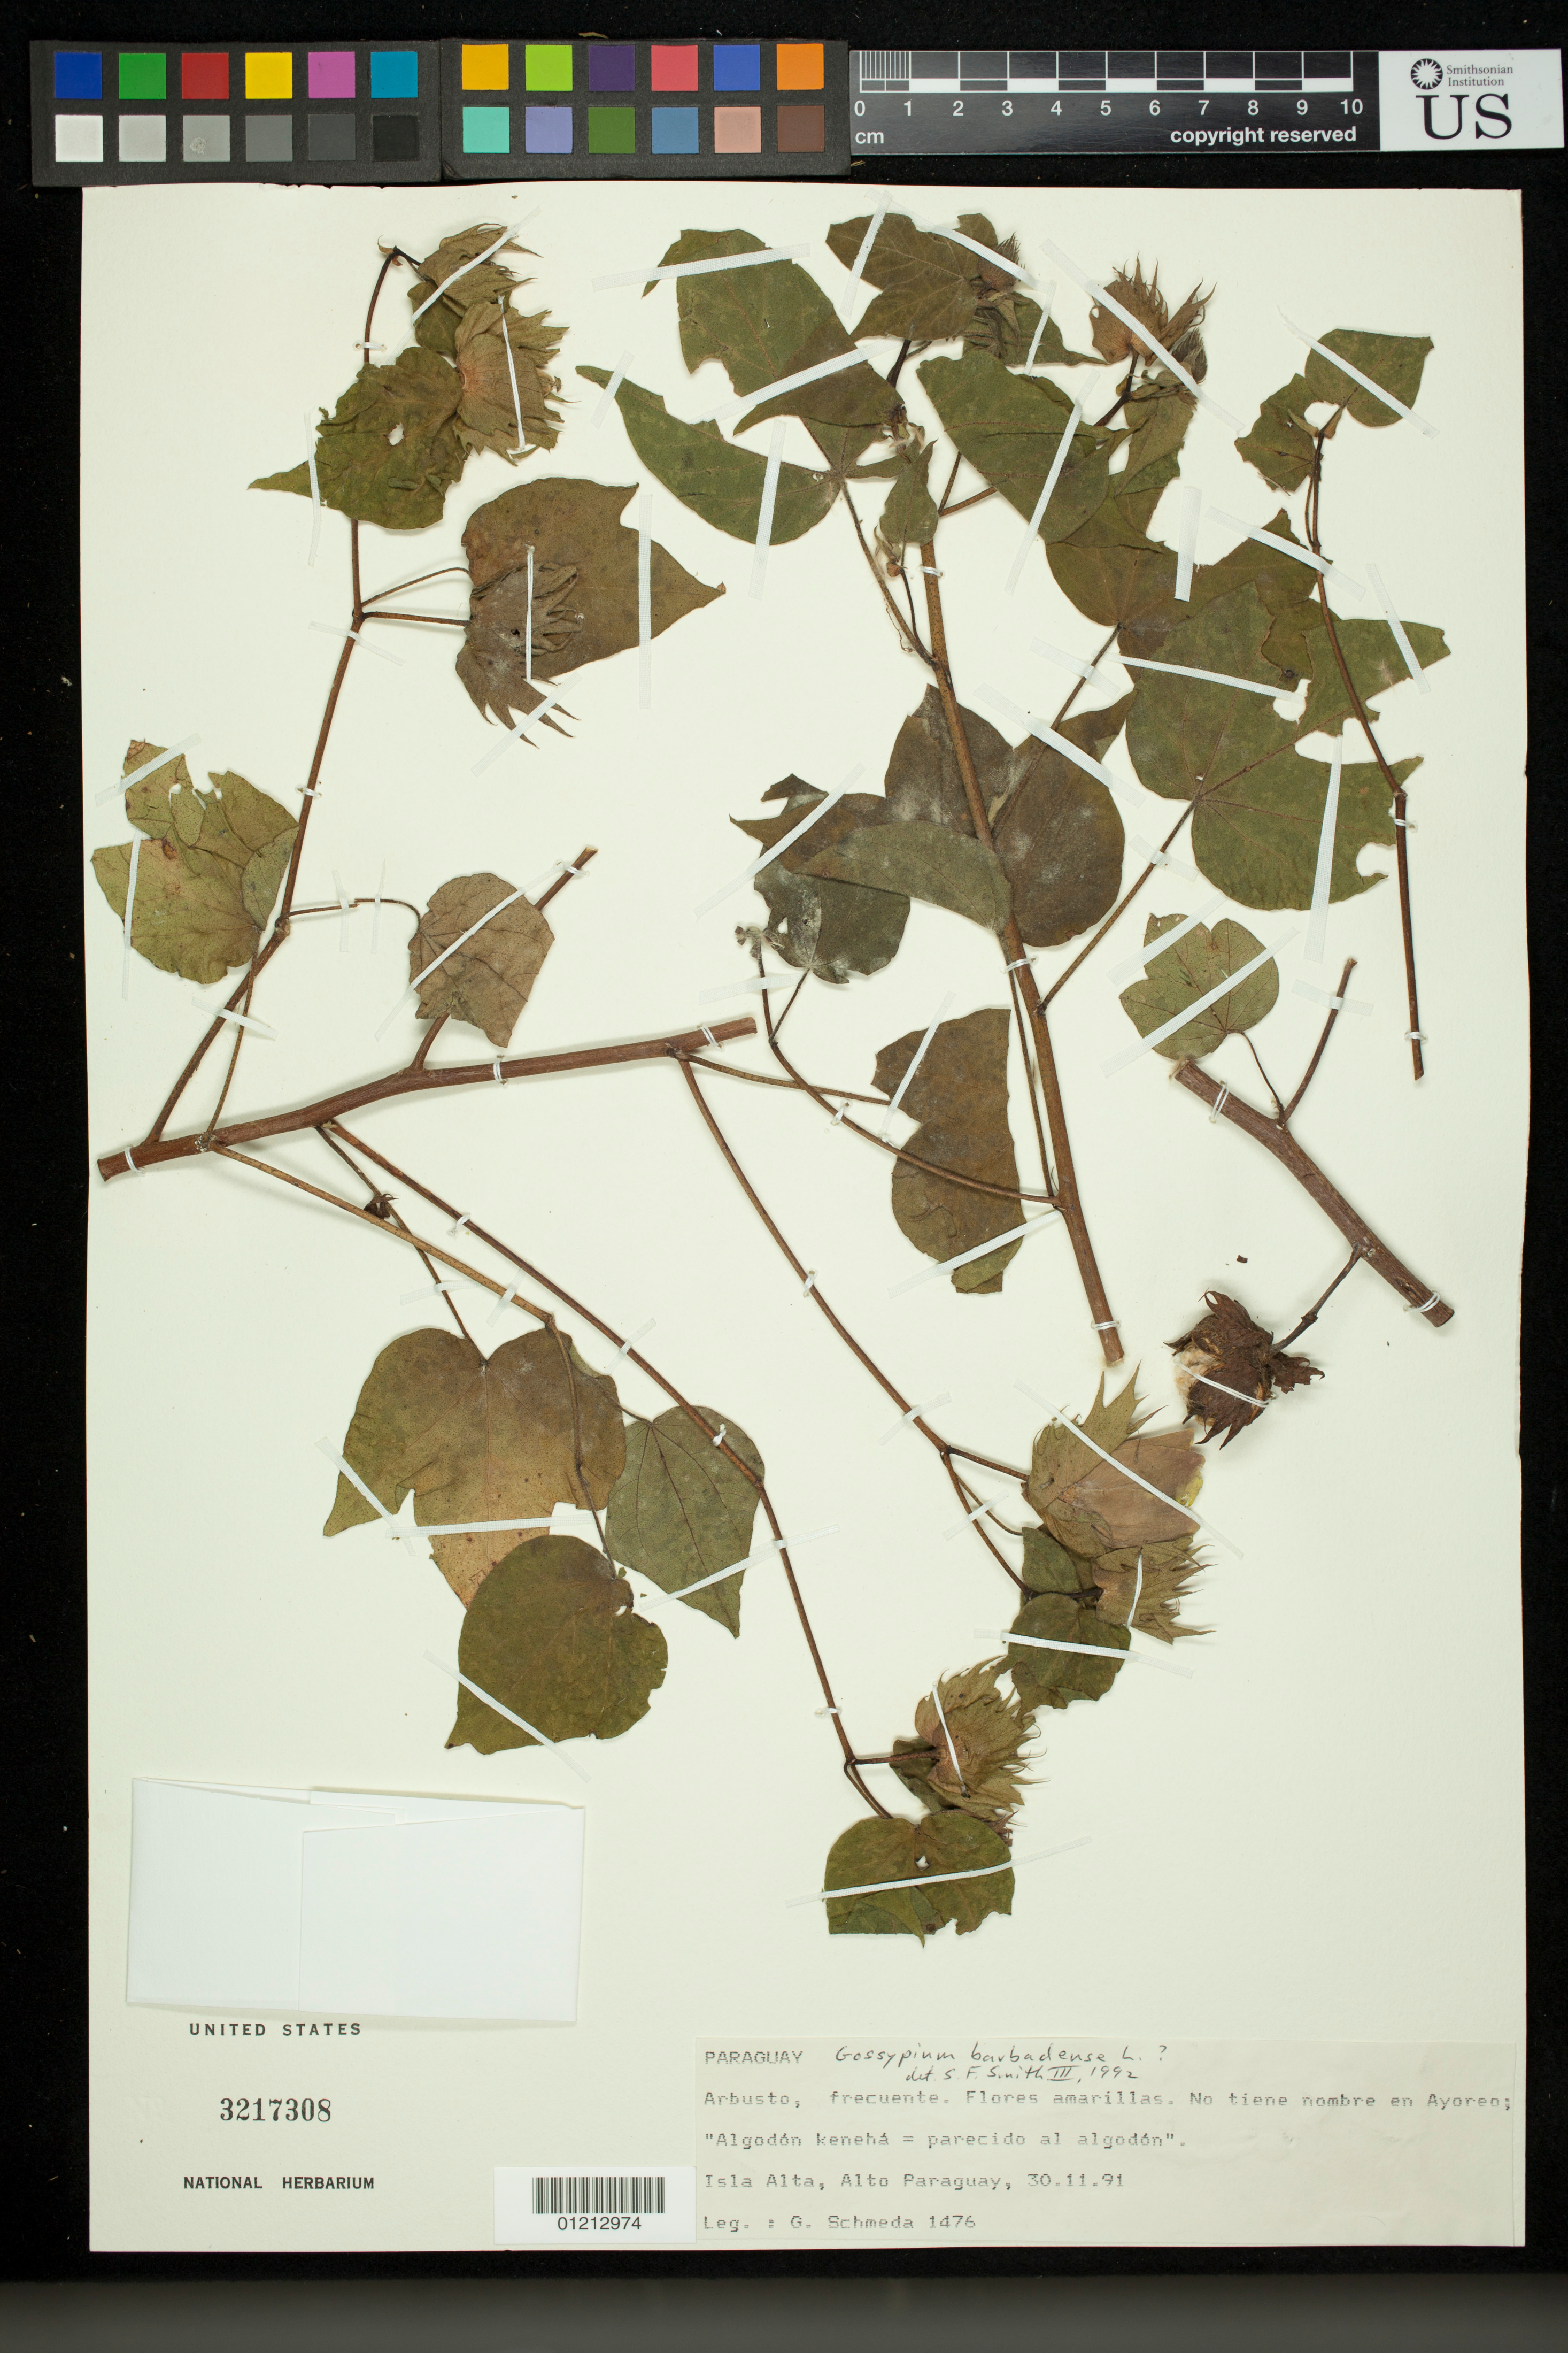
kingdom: Plantae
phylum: Tracheophyta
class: Magnoliopsida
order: Malvales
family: Malvaceae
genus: Gossypium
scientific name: Gossypium barbadense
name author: L.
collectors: G. Schmeda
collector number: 1476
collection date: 1991-11-30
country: Paraguay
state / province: Alto Paraná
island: Alta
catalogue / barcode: US 3217308